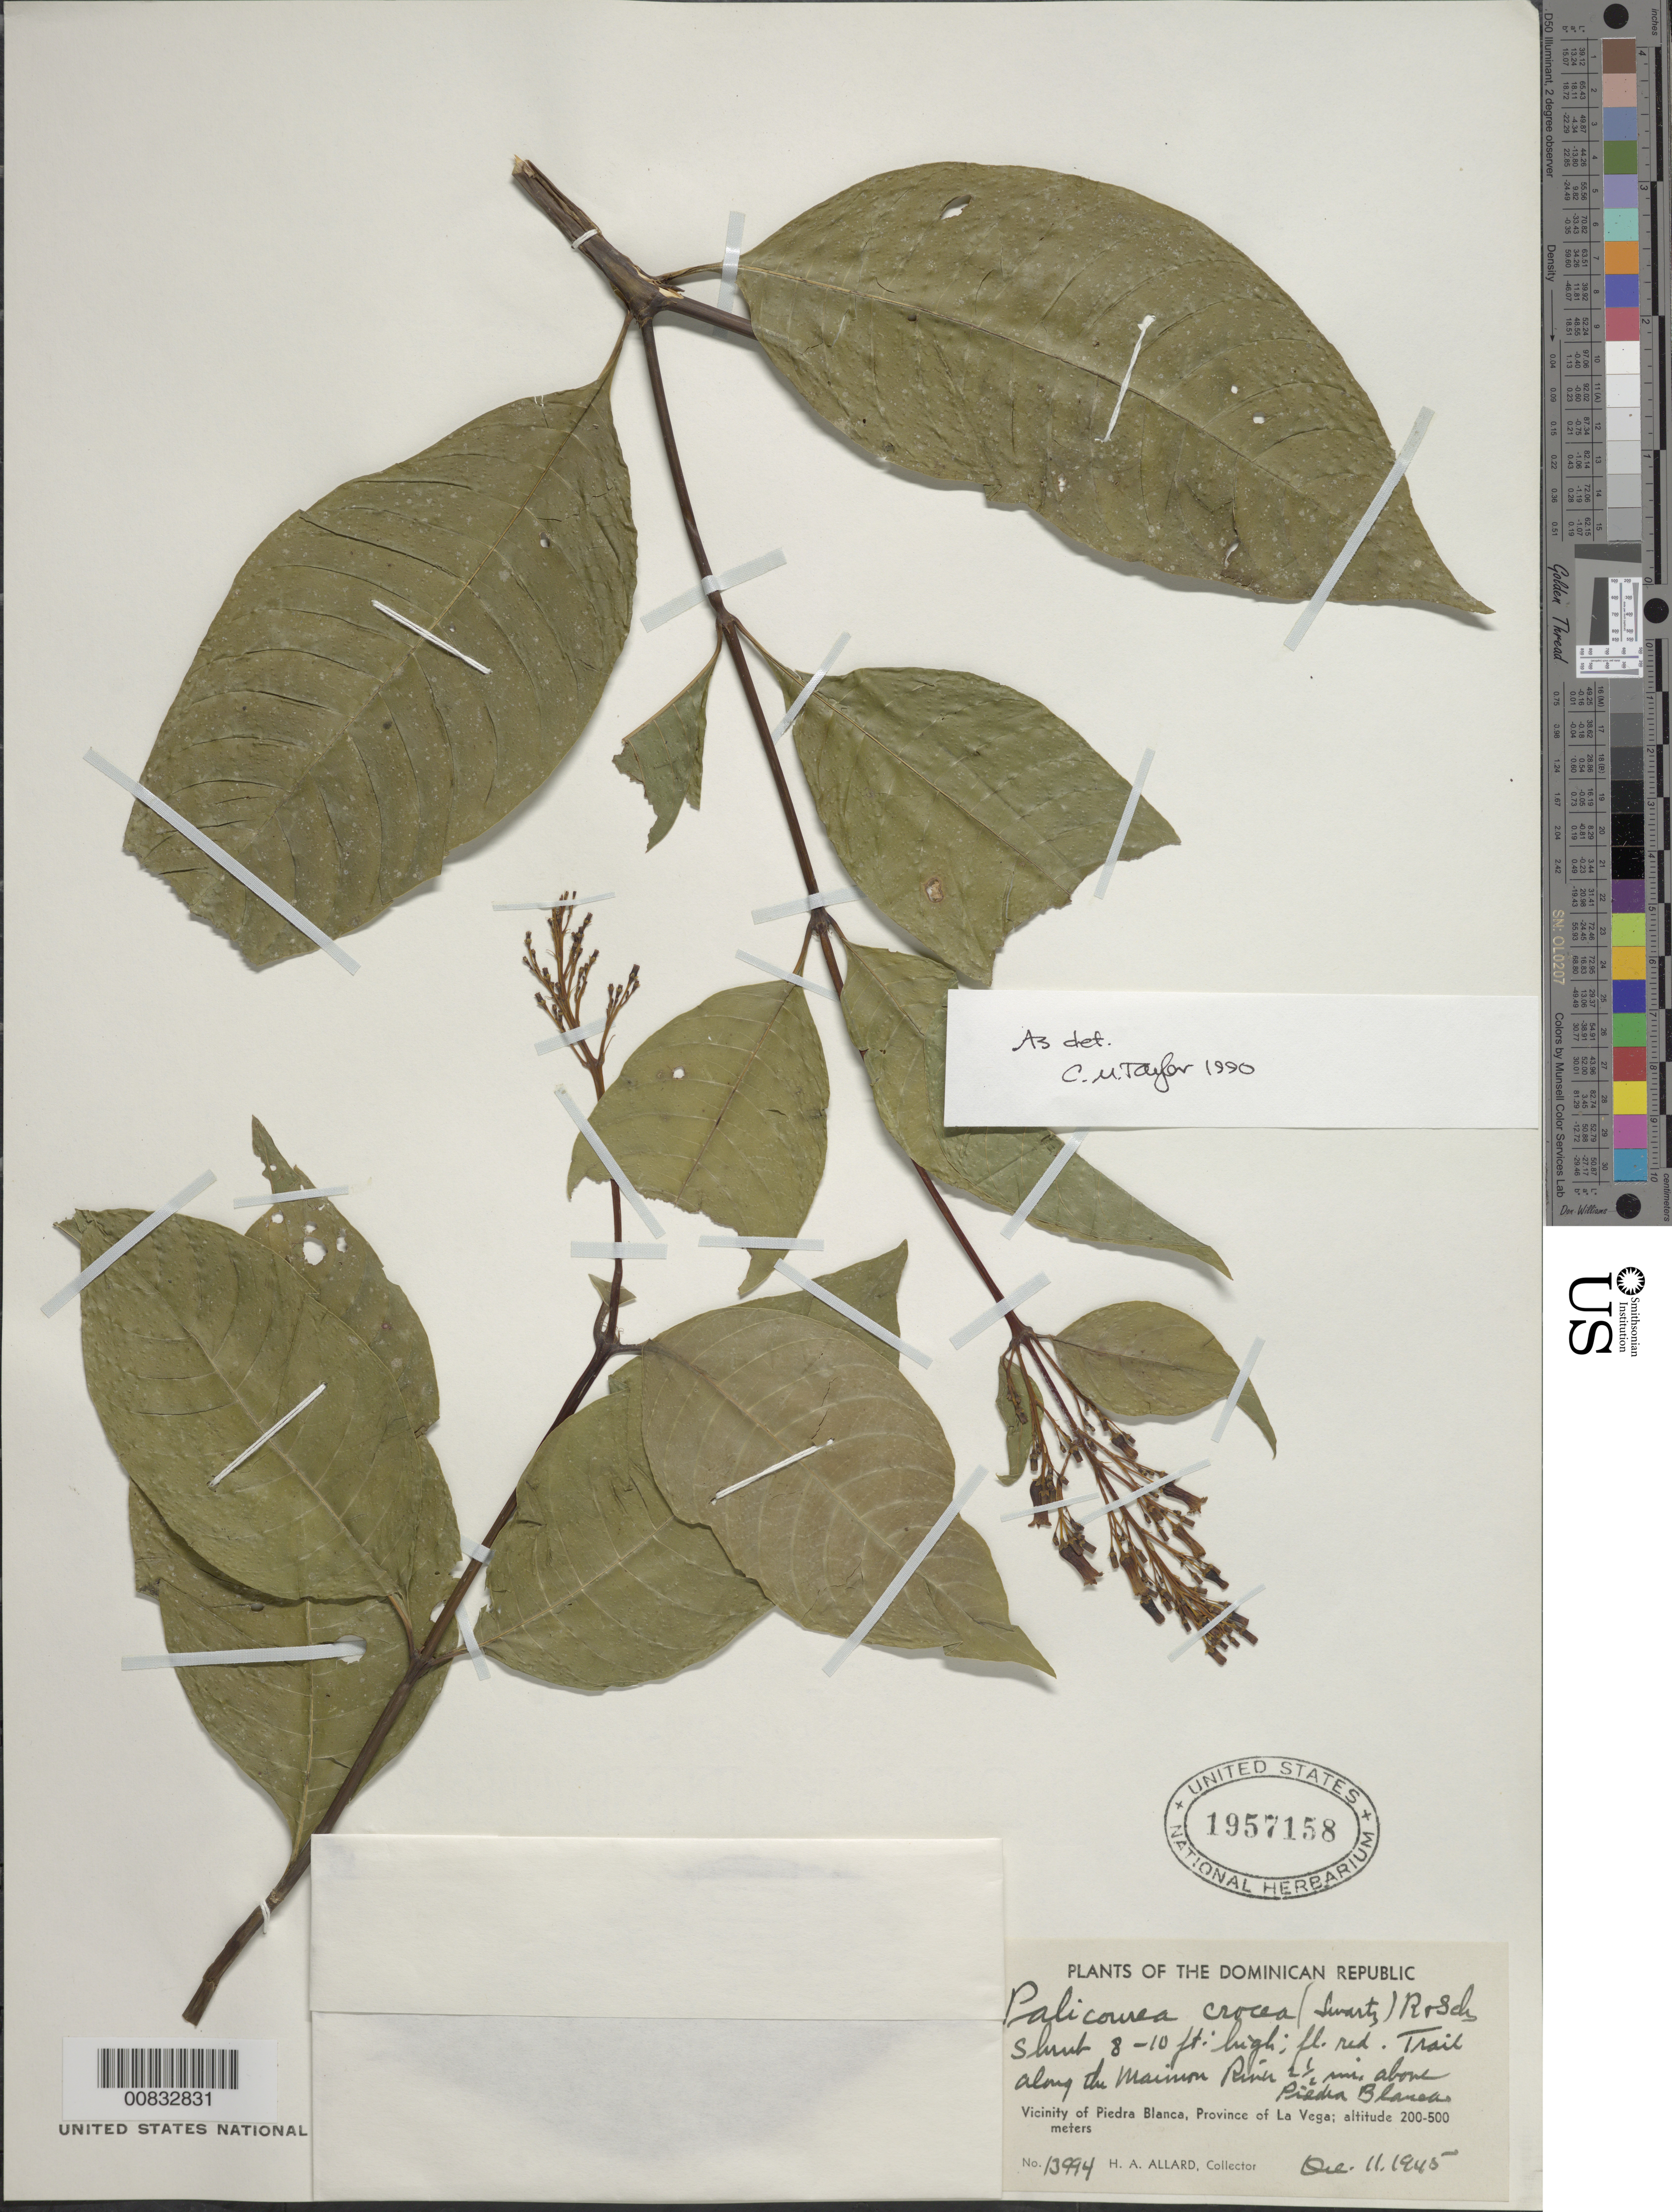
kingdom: Plantae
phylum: Tracheophyta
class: Magnoliopsida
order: Gentianales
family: Rubiaceae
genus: Palicourea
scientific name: Palicourea crocea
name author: (Sw.) Schult.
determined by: Taylor, Charlotte M.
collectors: H. A. Allard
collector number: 13994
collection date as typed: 11 Dec 1945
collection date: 1945-12-11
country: Dominican Republic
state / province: La Vega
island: Hispaniola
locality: Vicinity of Piedra Blanca, trail along the Maimon River 1.5 above town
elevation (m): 200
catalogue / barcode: US 1957158